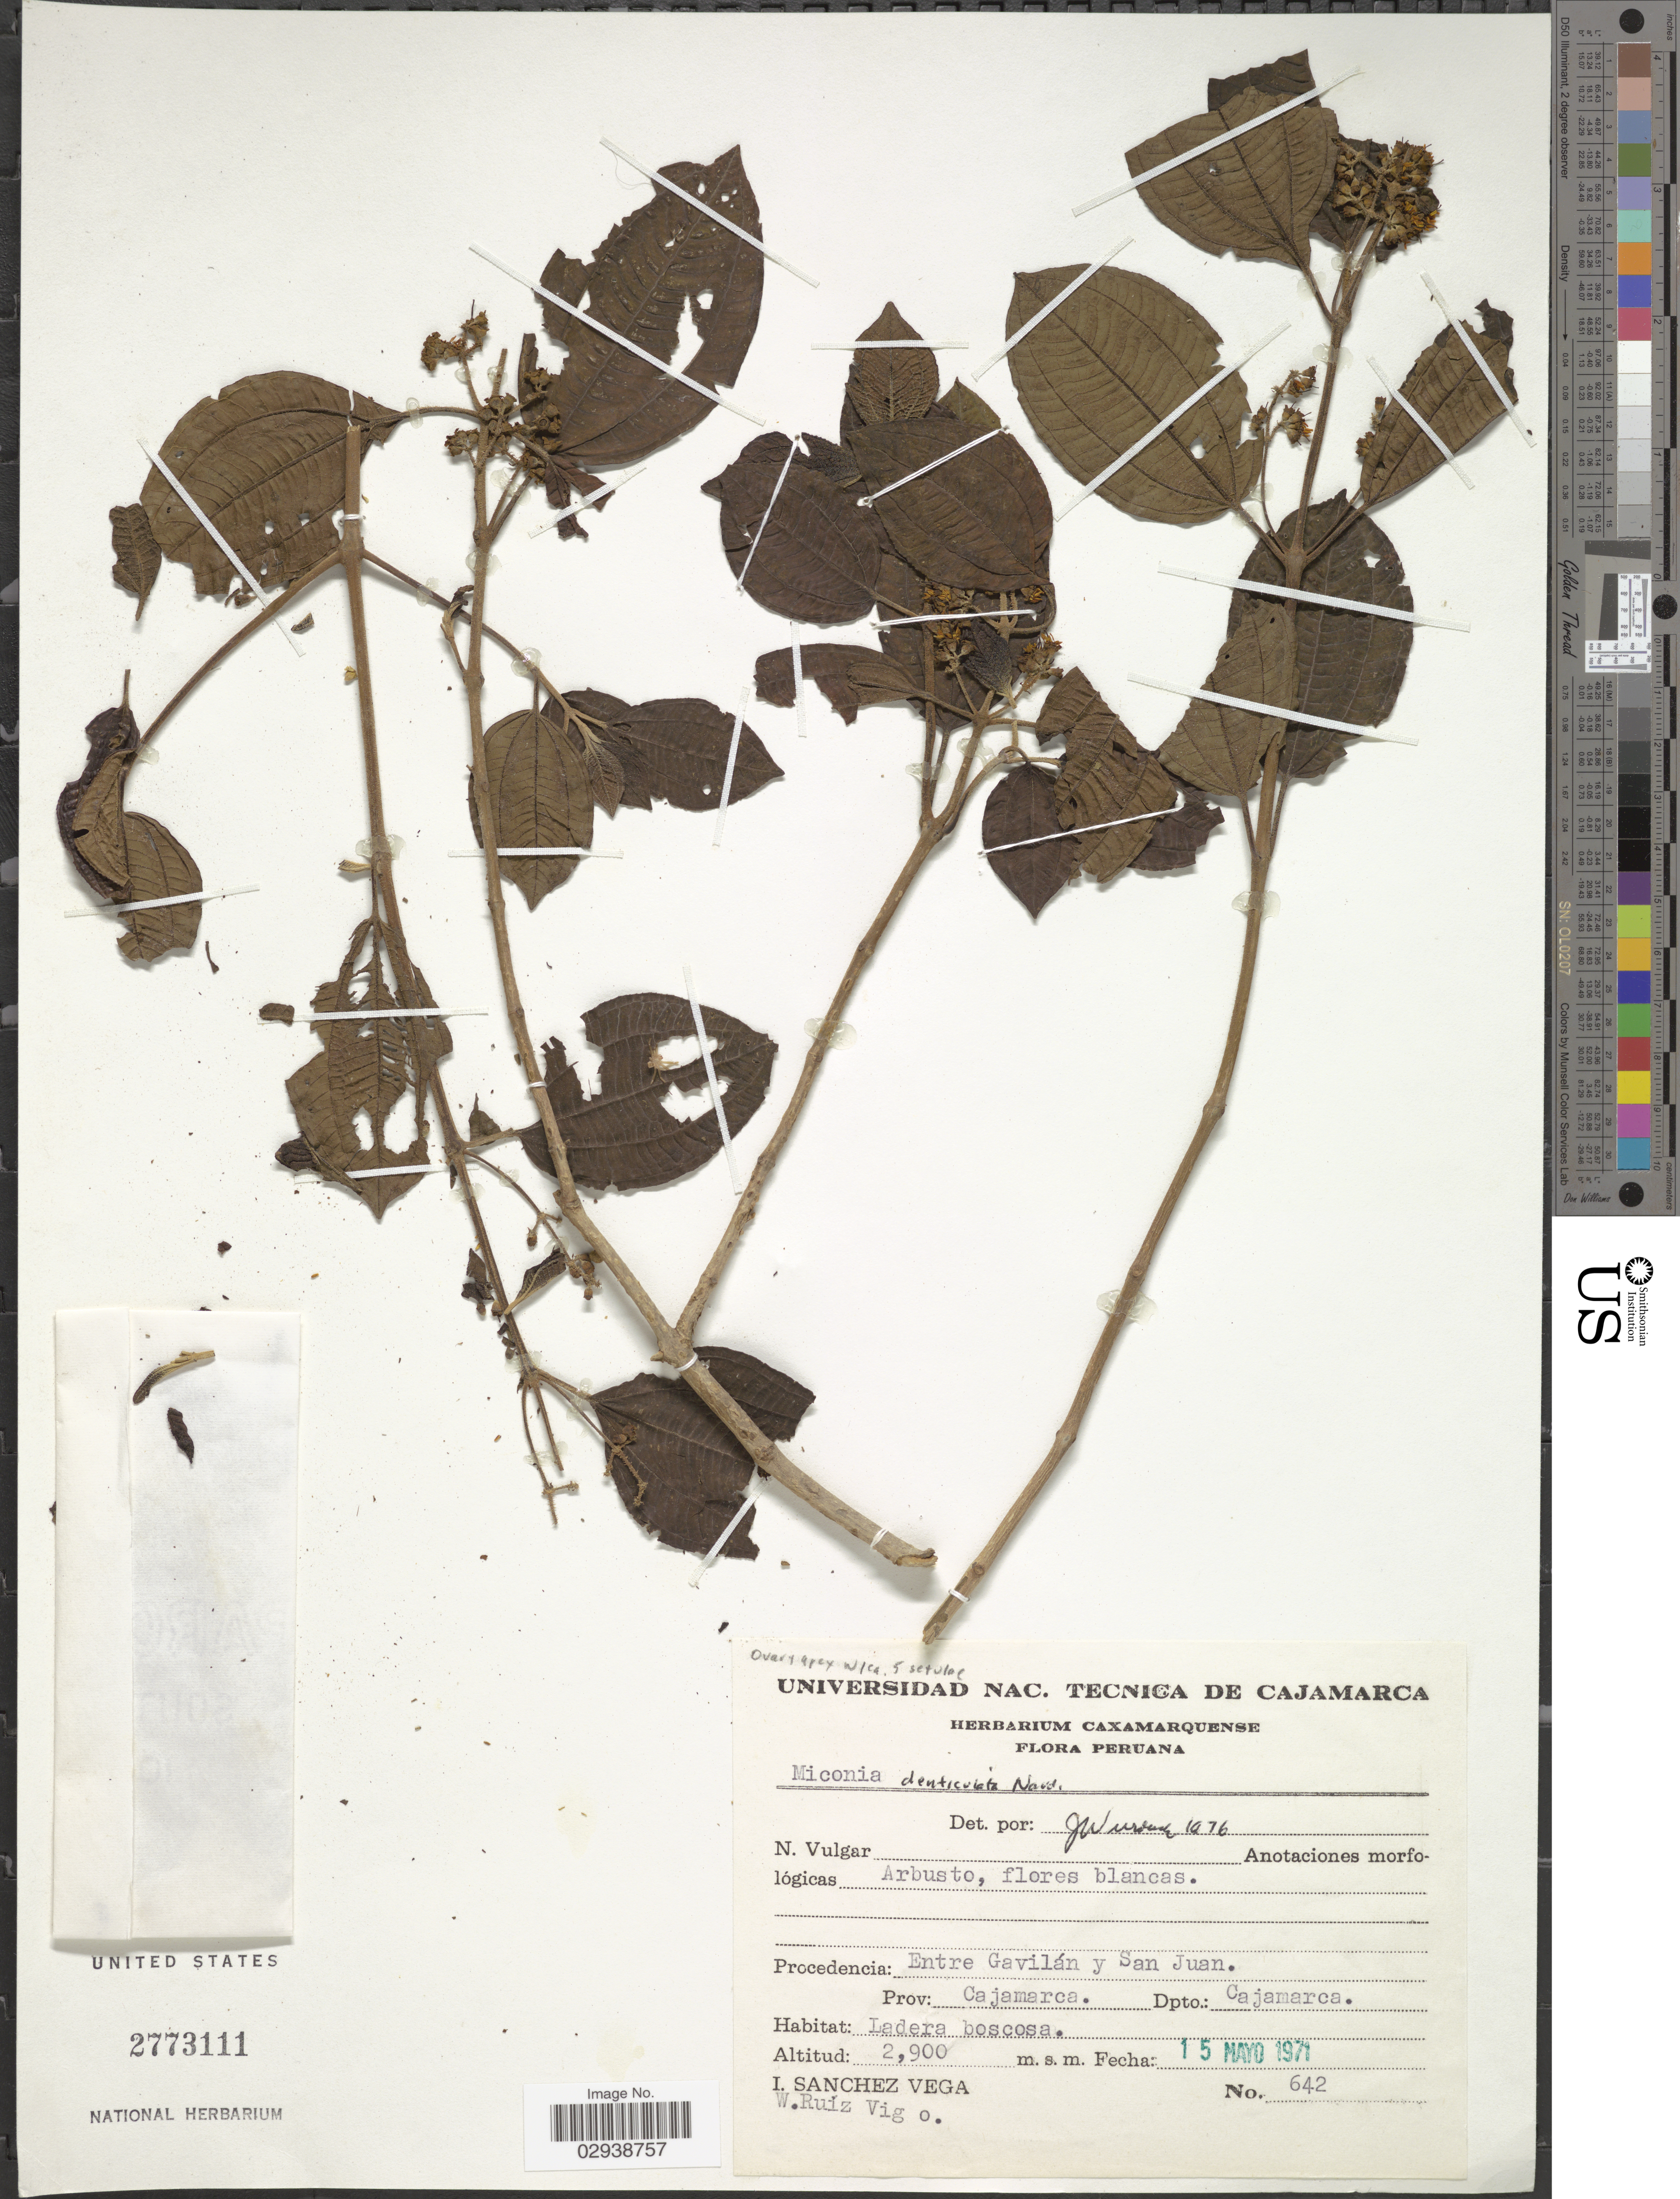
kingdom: Plantae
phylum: Tracheophyta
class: Magnoliopsida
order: Myrtales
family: Melastomataceae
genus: Miconia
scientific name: Miconia denticulata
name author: Naudin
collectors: I. Sánchez Vega & W. Ruiz Vigo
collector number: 642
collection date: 1971-05-15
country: Peru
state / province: Cajamarca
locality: Procedencia: Entre Gavilán y San Juan, Prov: Cajamarca, Dpto.: Cajamarca.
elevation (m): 2900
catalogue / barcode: US 2773111